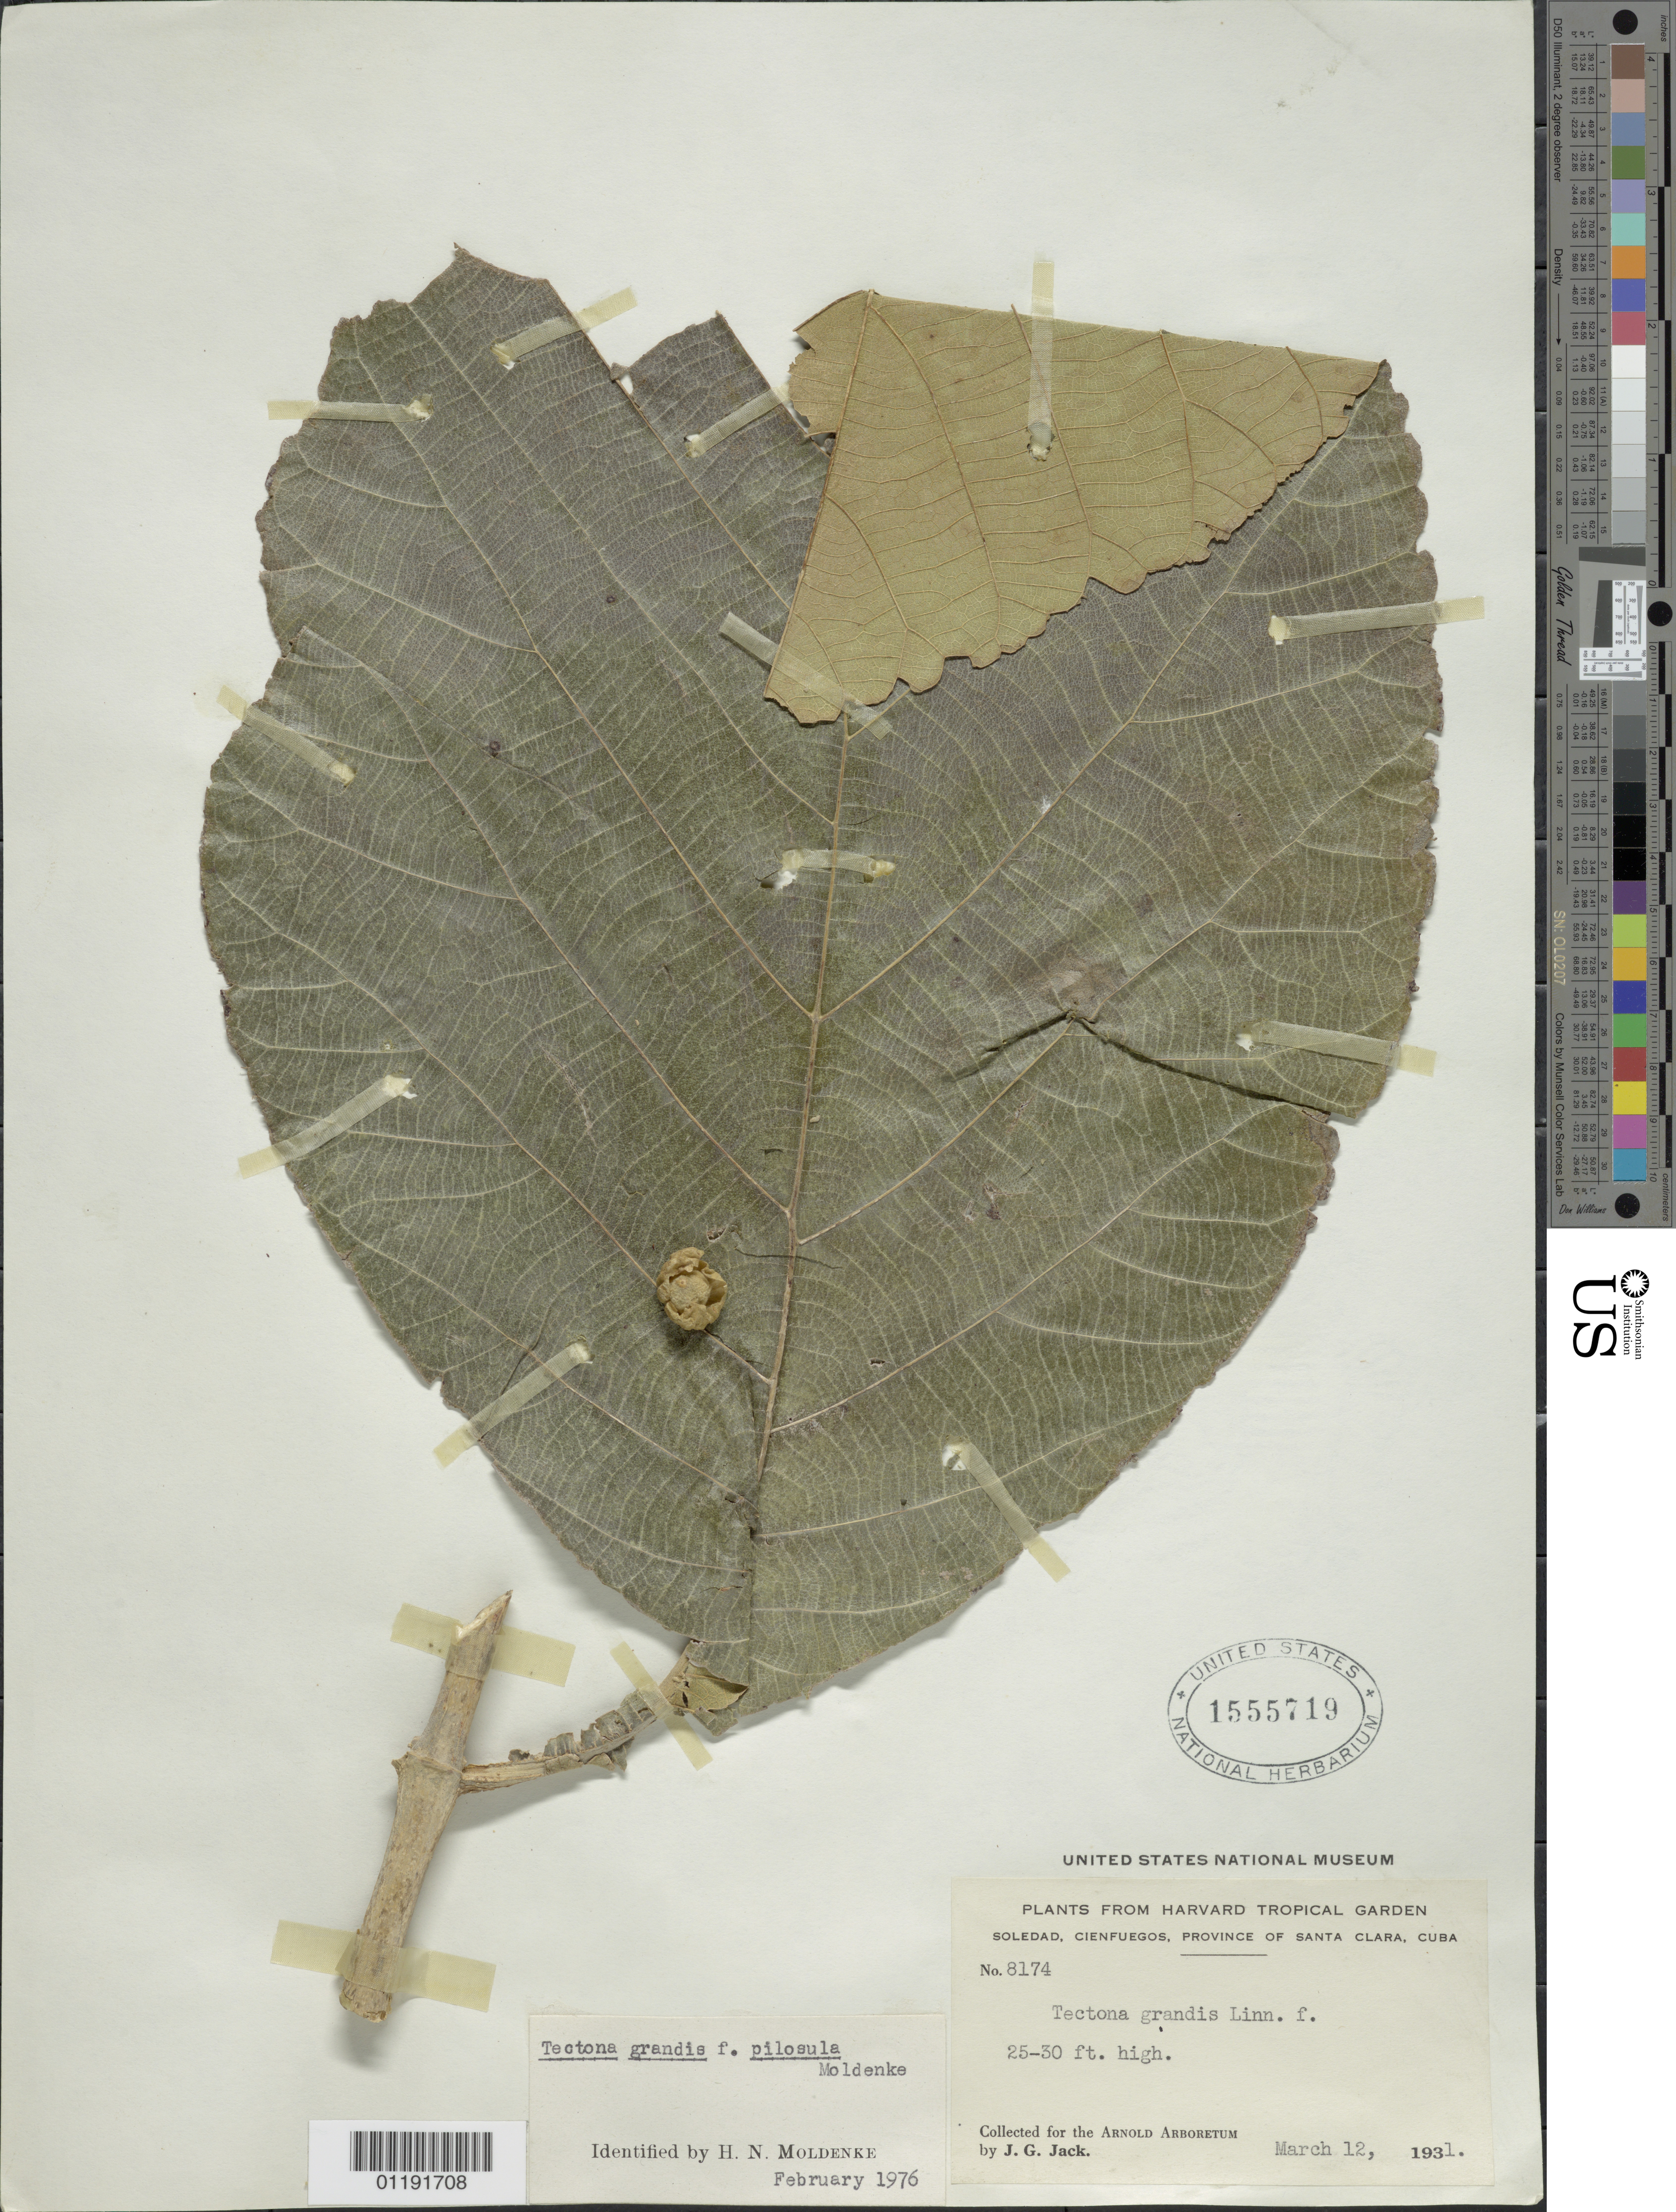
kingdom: Plantae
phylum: Tracheophyta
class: Magnoliopsida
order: Lamiales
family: Lamiaceae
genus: Tectona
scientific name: Tectona grandis f. pilosula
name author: Moldenke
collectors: J. G. Jack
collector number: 1931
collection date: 1931-03-12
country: Cuba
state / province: Santa Clara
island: Cuba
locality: Cienfuegos, Soledad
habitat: Tropical garden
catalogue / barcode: US 1555719